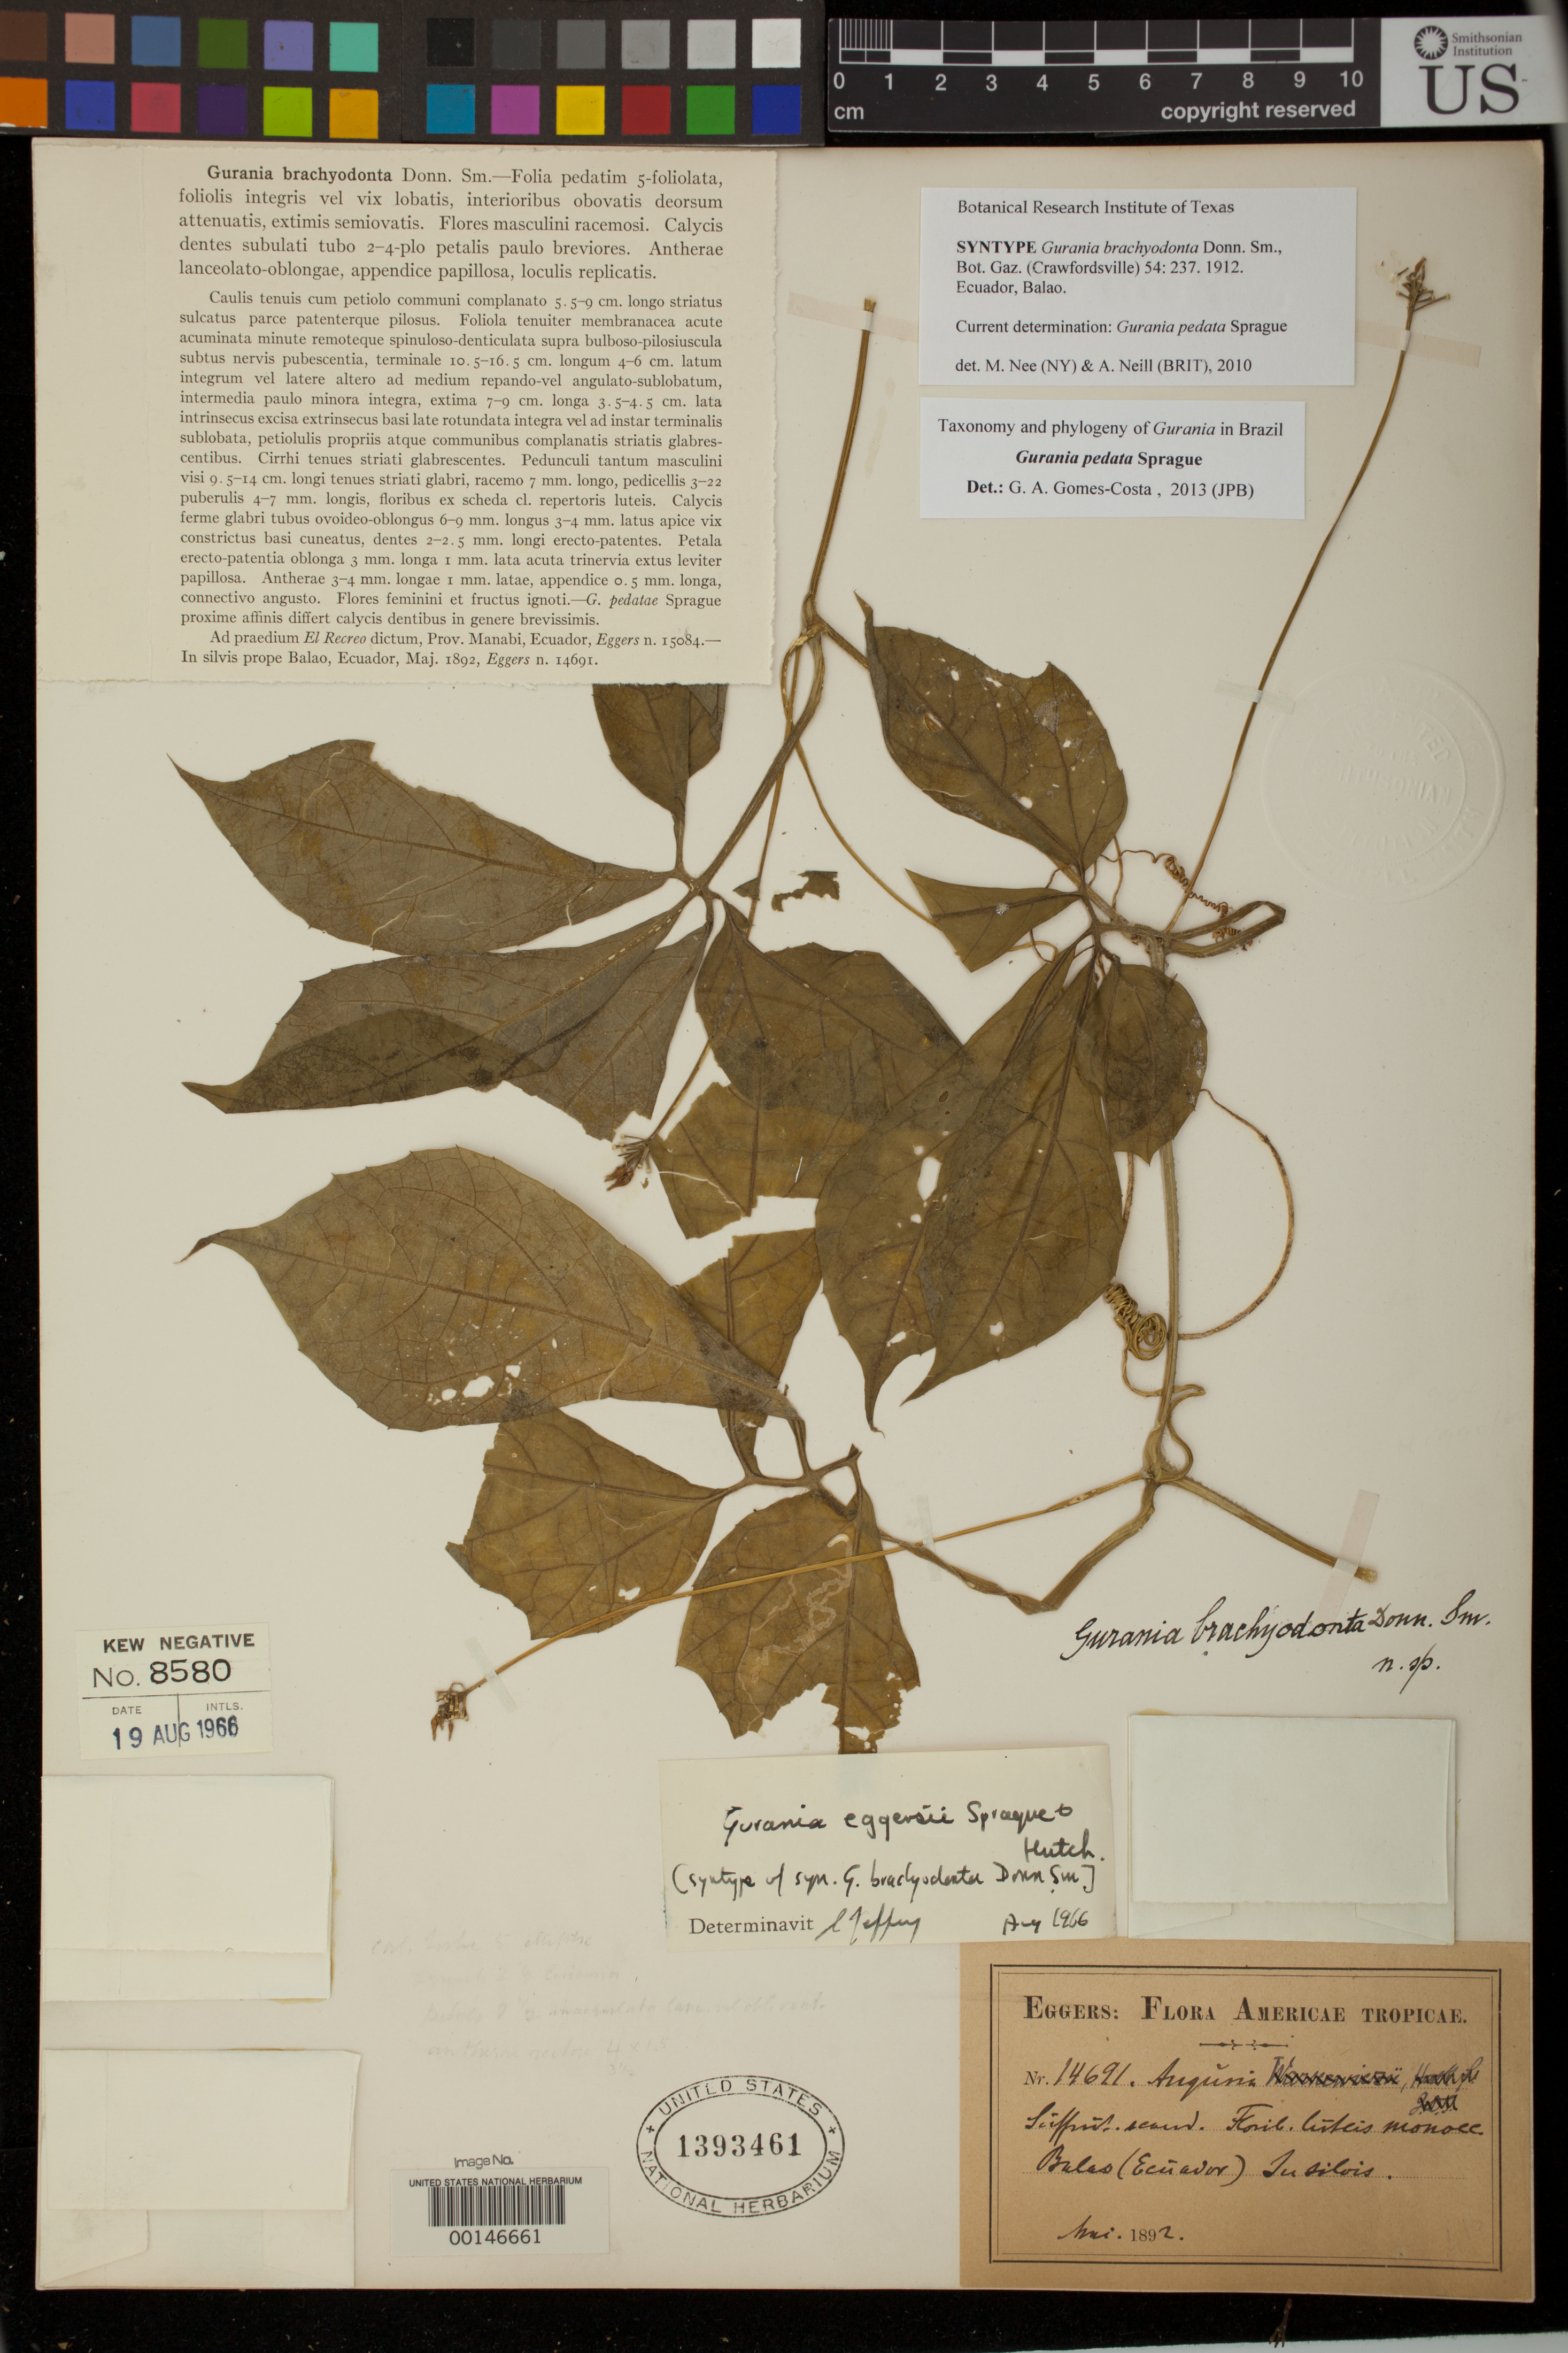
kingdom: Plantae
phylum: Tracheophyta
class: Magnoliopsida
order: Cucurbitales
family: Cucurbitaceae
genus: Gurania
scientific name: Gurania brachyodonta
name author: Donn. Sm.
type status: Syntype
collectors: H. F. A. von Eggers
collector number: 14691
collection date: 1892-05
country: Ecuador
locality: Balao.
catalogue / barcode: US 1393461